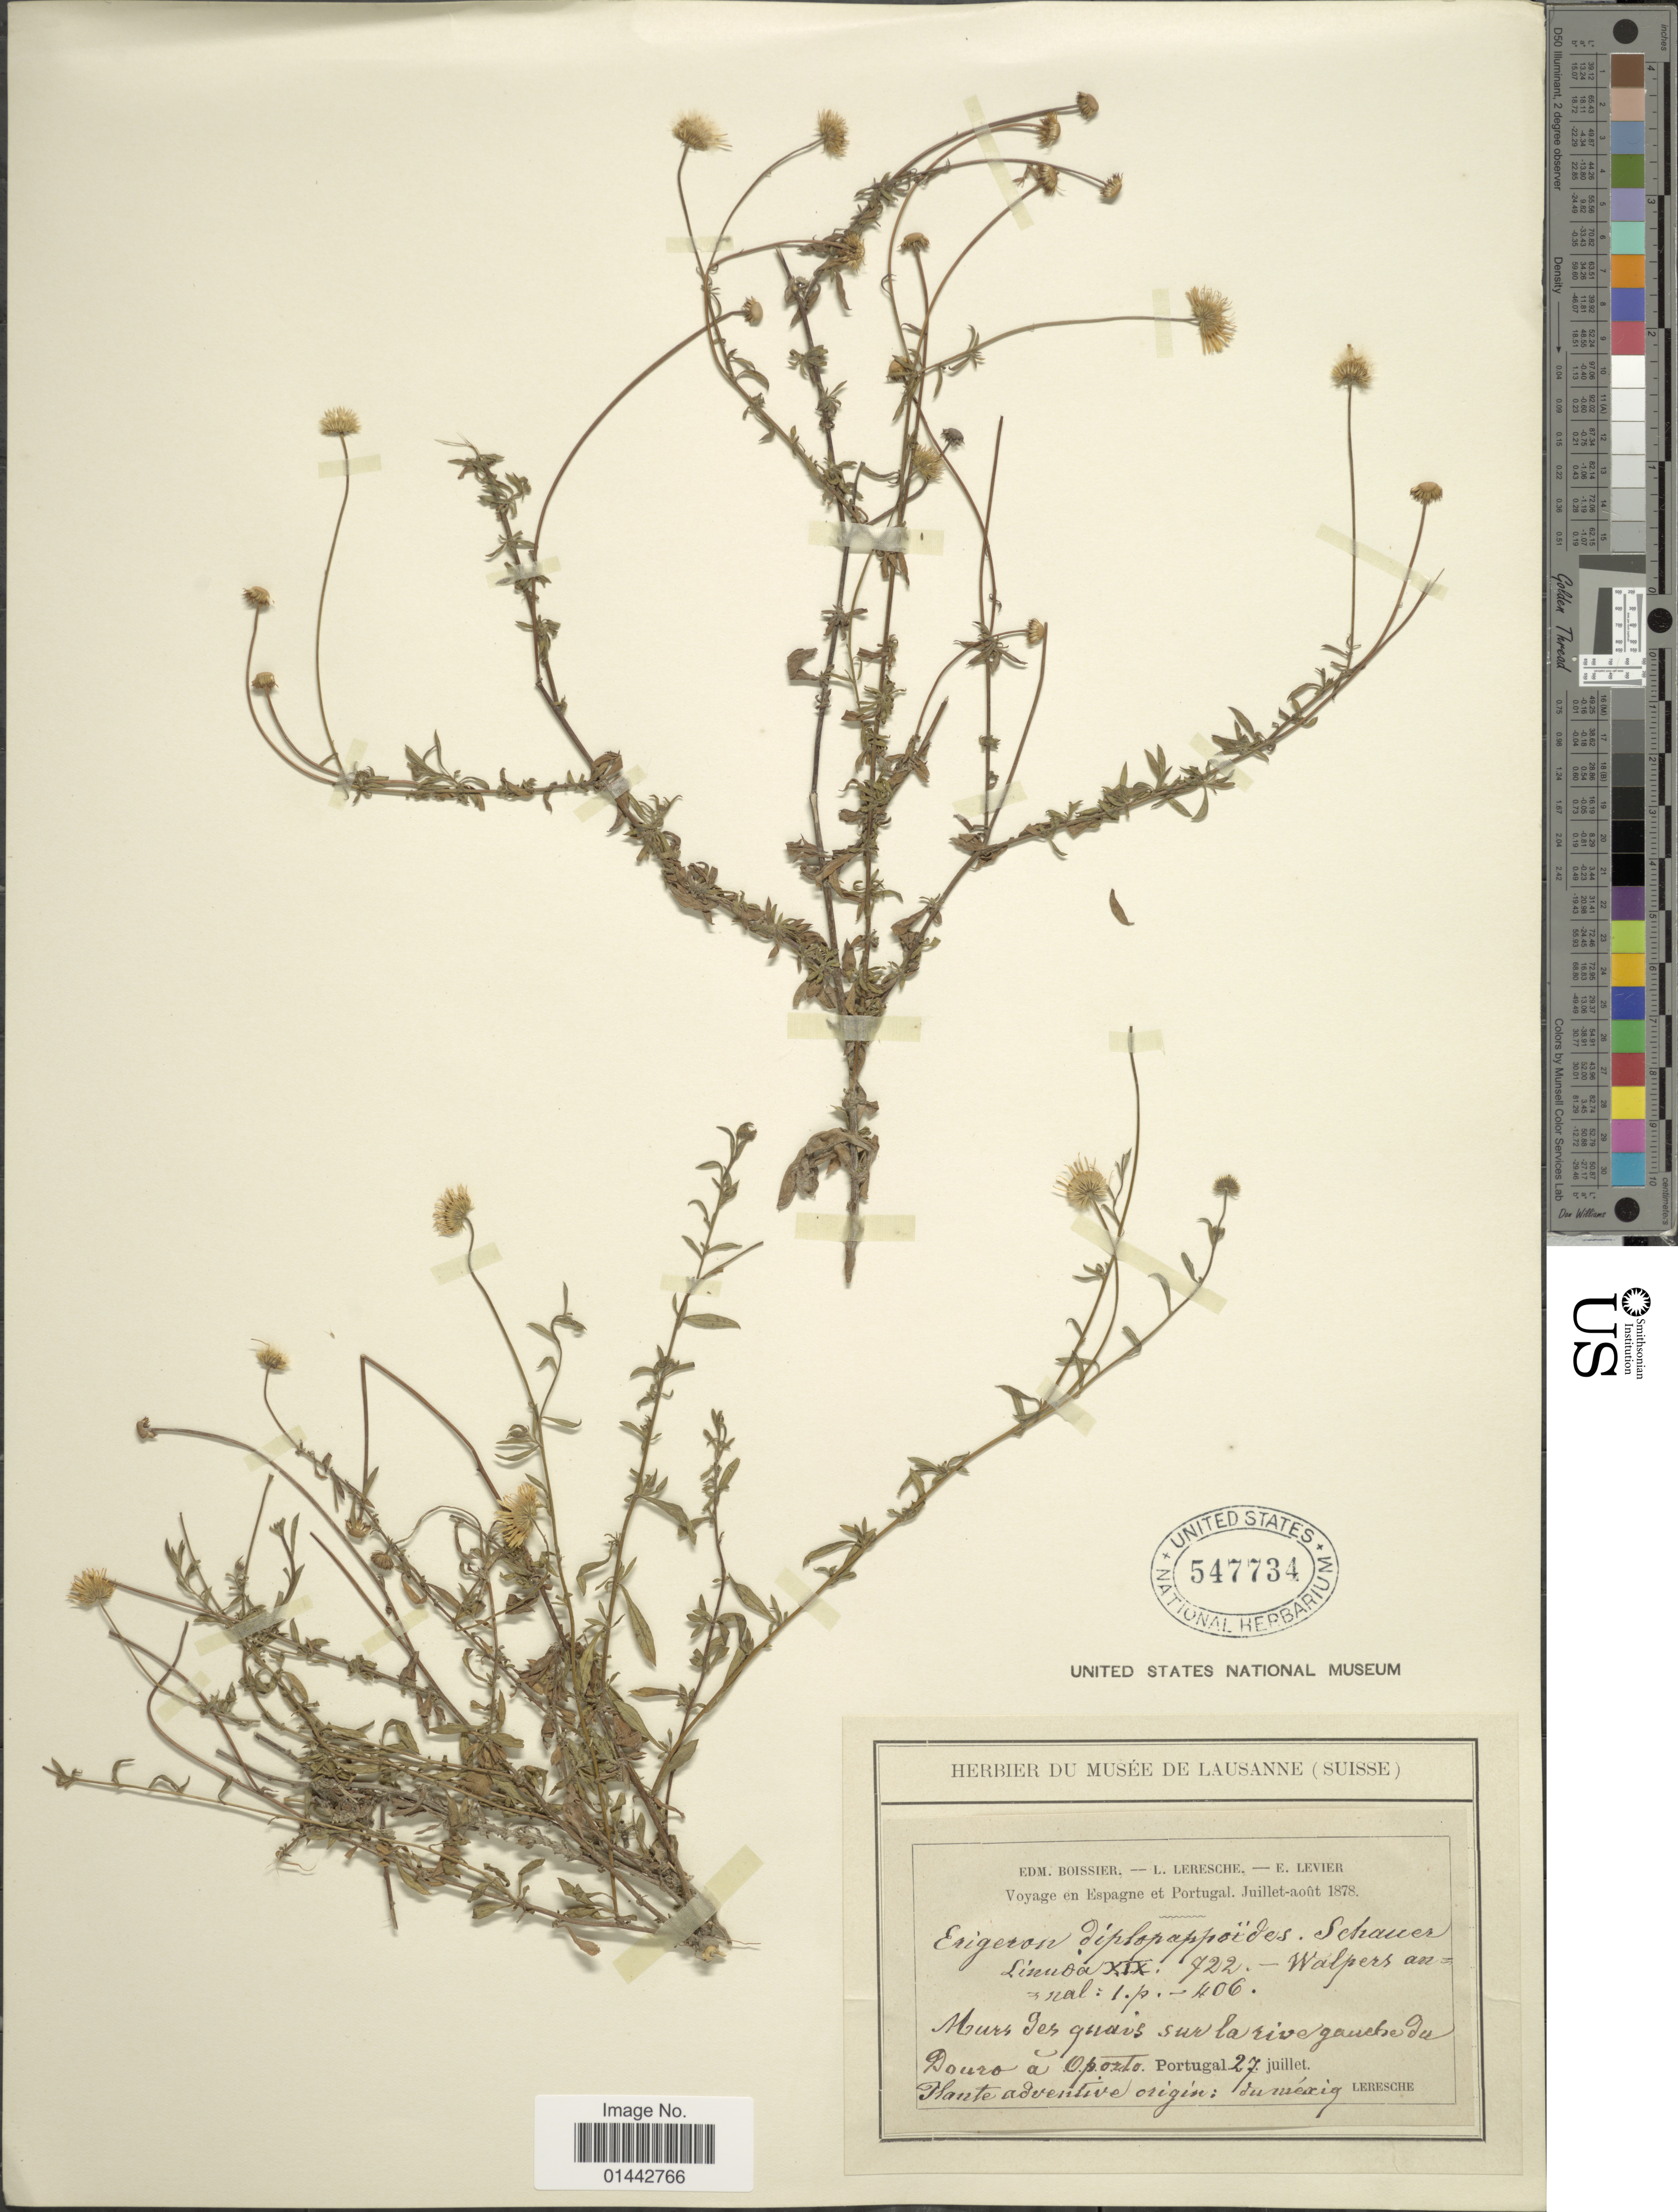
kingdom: Plantae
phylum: Tracheophyta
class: Magnoliopsida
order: Asterales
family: Asteraceae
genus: Erigeron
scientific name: Erigeron diplopappoides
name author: S. Schauer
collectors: P. Boissier, L. Leresche & É. Levier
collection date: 1878-07-27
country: Portugal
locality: Espagne et Portugal, Hurr des quais sur la rive gacte da Douro a Oporto, Portugal.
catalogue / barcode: US 547734